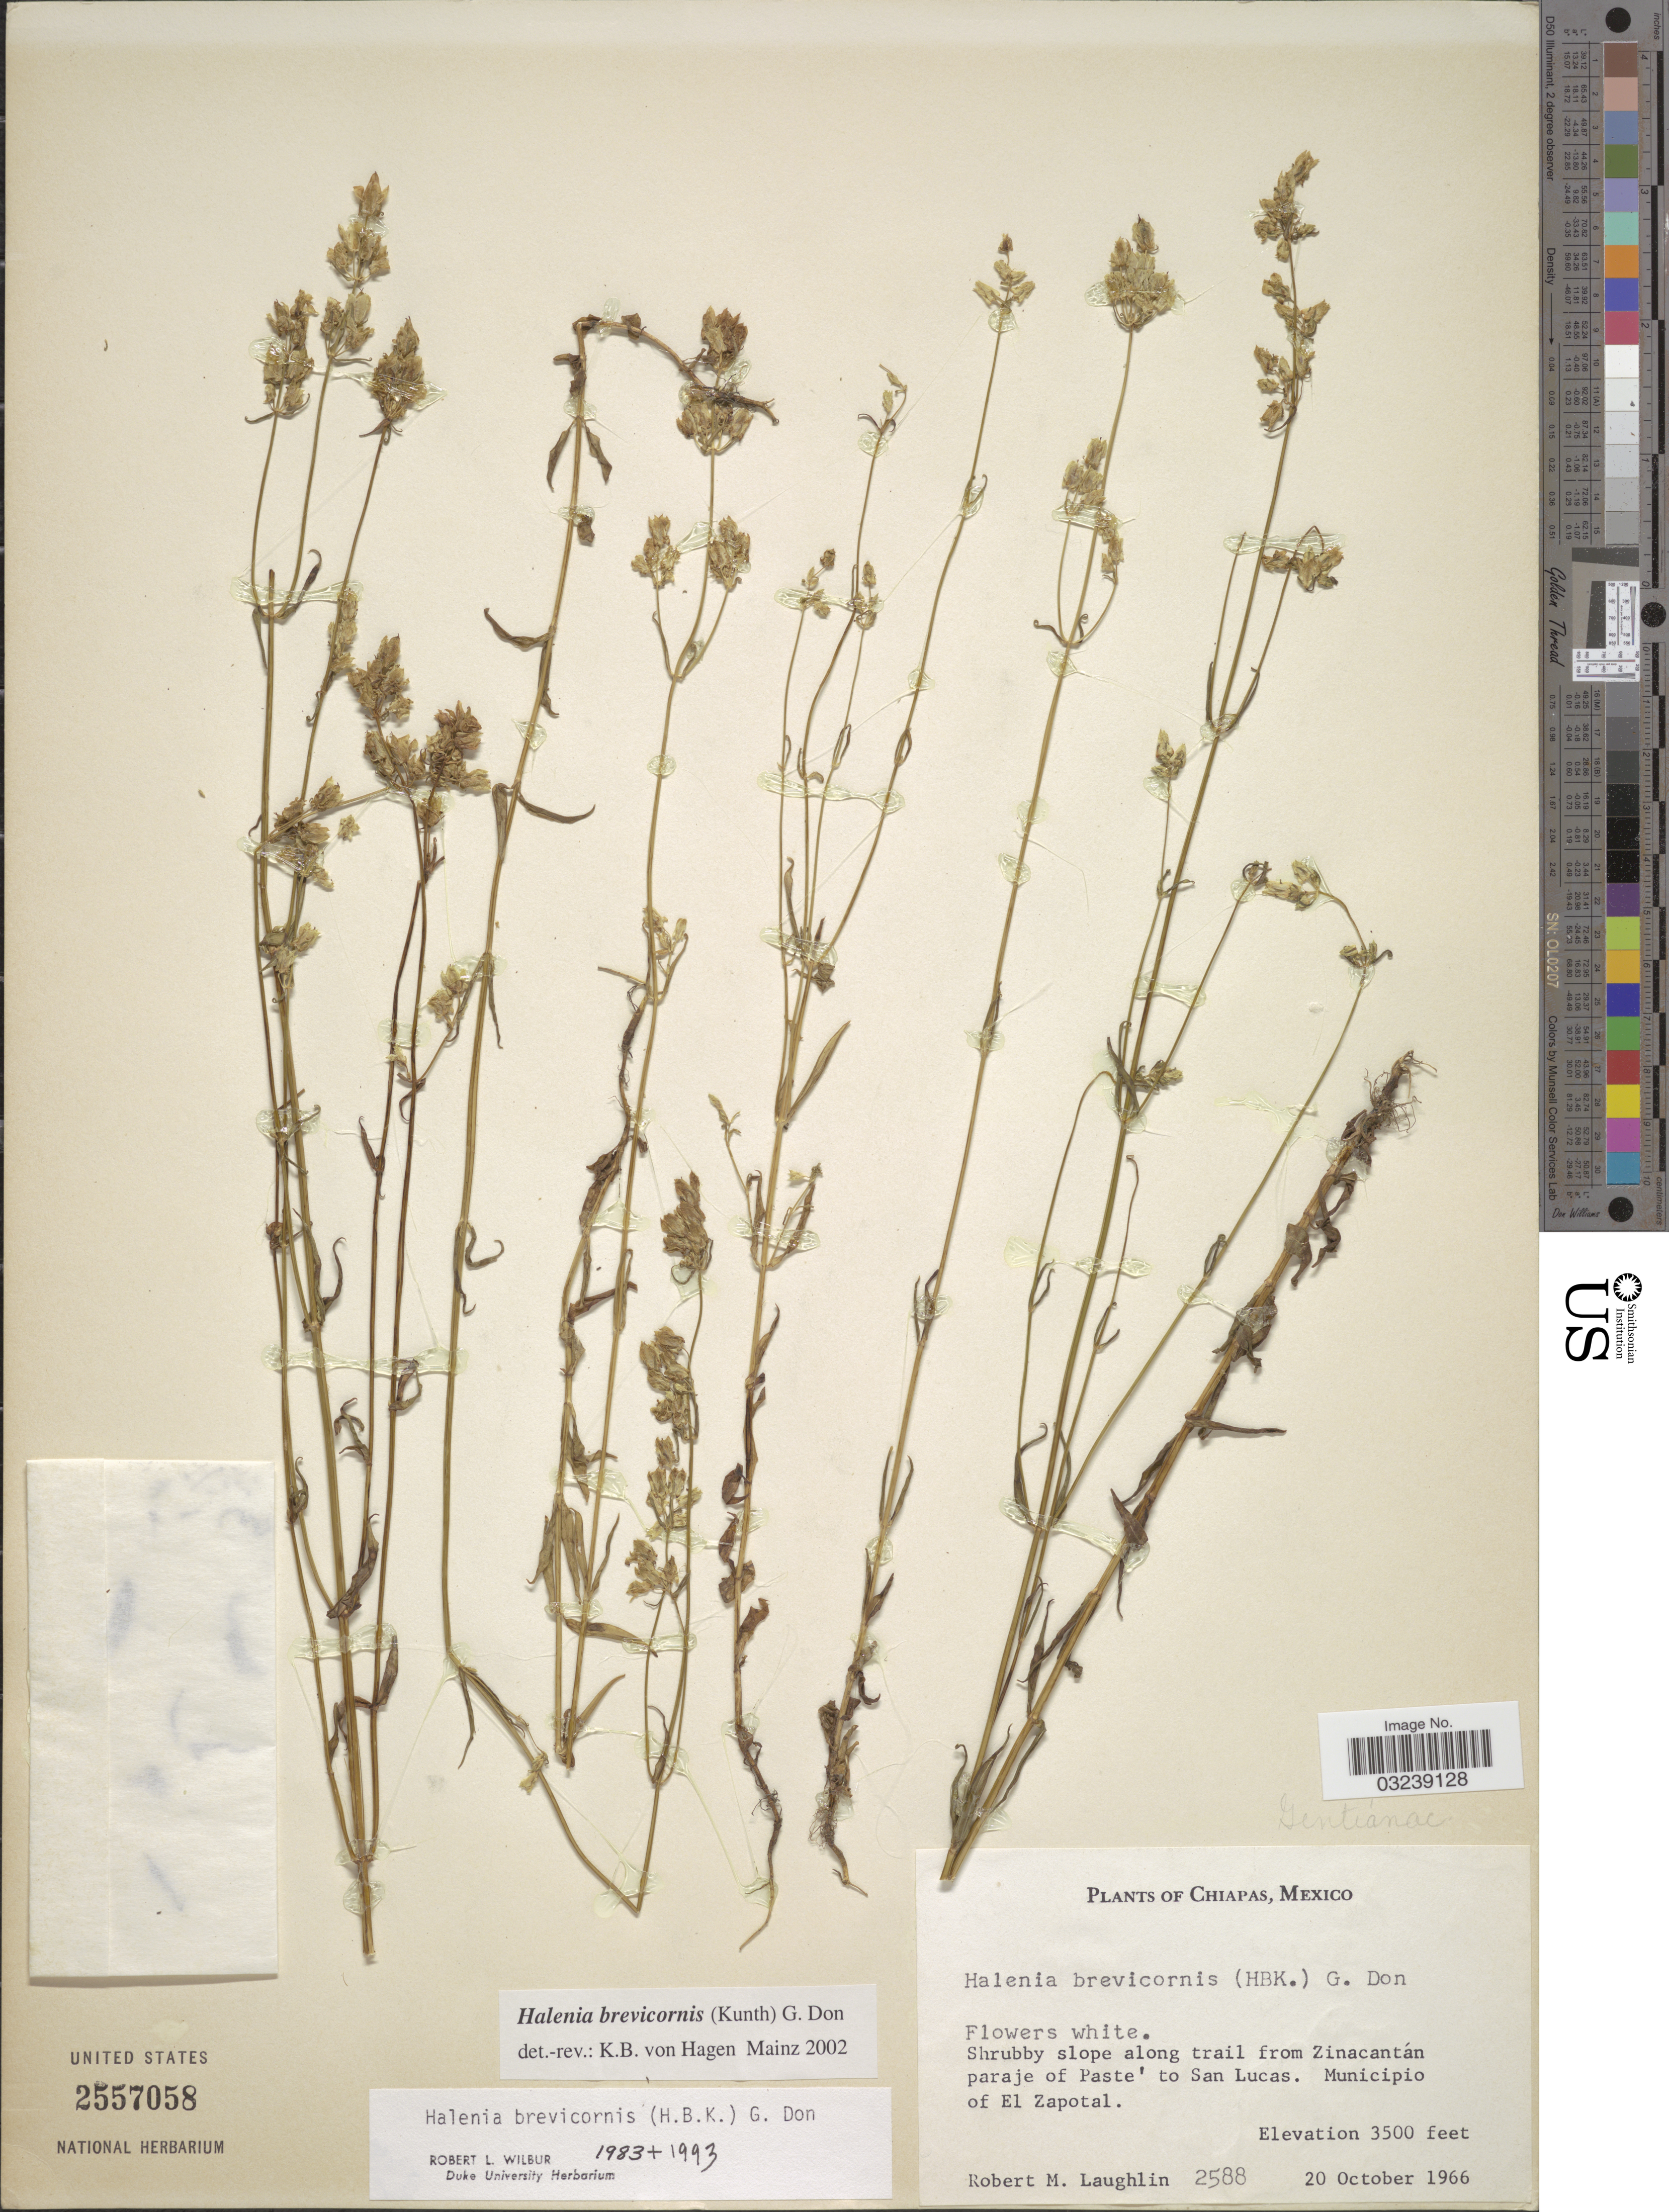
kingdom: Plantae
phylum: Tracheophyta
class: Magnoliopsida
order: Gentianales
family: Gentianaceae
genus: Halenia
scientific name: Halenia brevicornis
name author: (Kunth) G. Don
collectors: R. McLaughlin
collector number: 2588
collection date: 1966-10-20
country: Mexico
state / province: Chiapas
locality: Shrubby slope along trail from Zinacantán paraje of Paste' to San Lucas. Municipio of El Zapotal.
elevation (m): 1067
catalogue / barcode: US 2557058